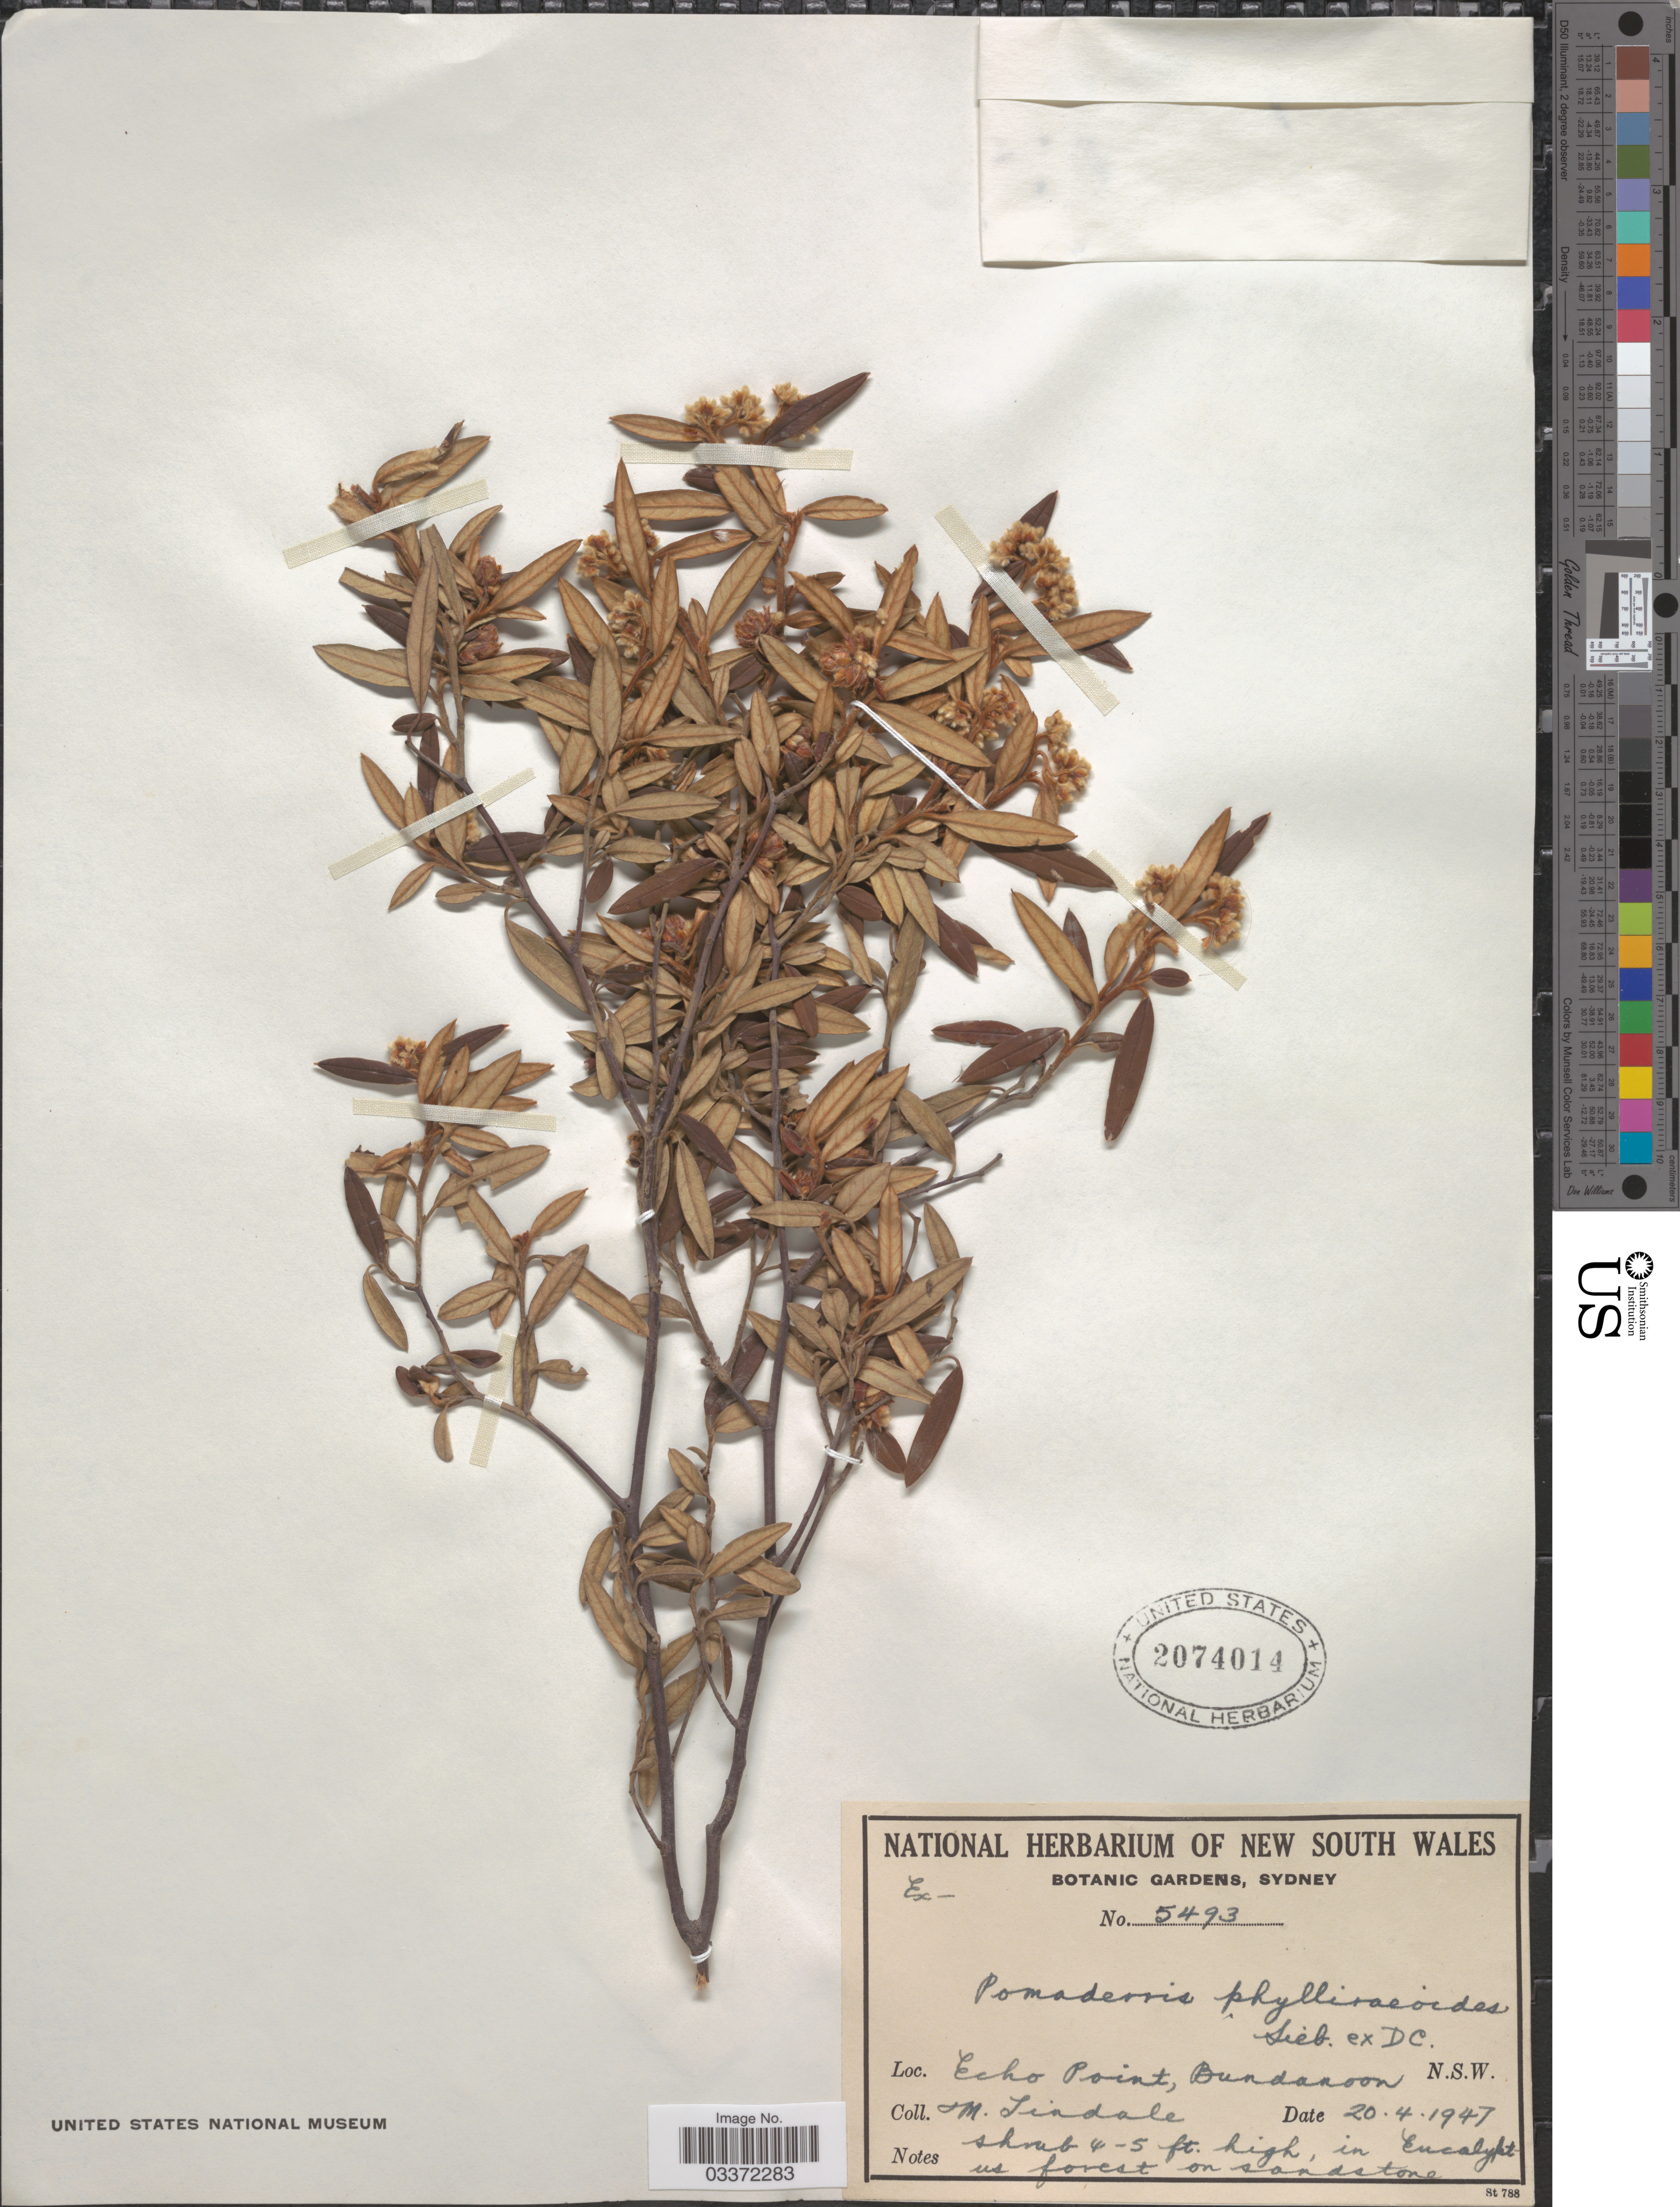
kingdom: Plantae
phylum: Tracheophyta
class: Magnoliopsida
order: Rosales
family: Rhamnaceae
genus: Pomaderris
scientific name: Pomaderris phyllirioides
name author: DC.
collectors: M. D. Tindale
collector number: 5493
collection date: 1947-04-20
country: Australia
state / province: New South Wales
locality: Echo Point, Bundanoon.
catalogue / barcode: US 2074014